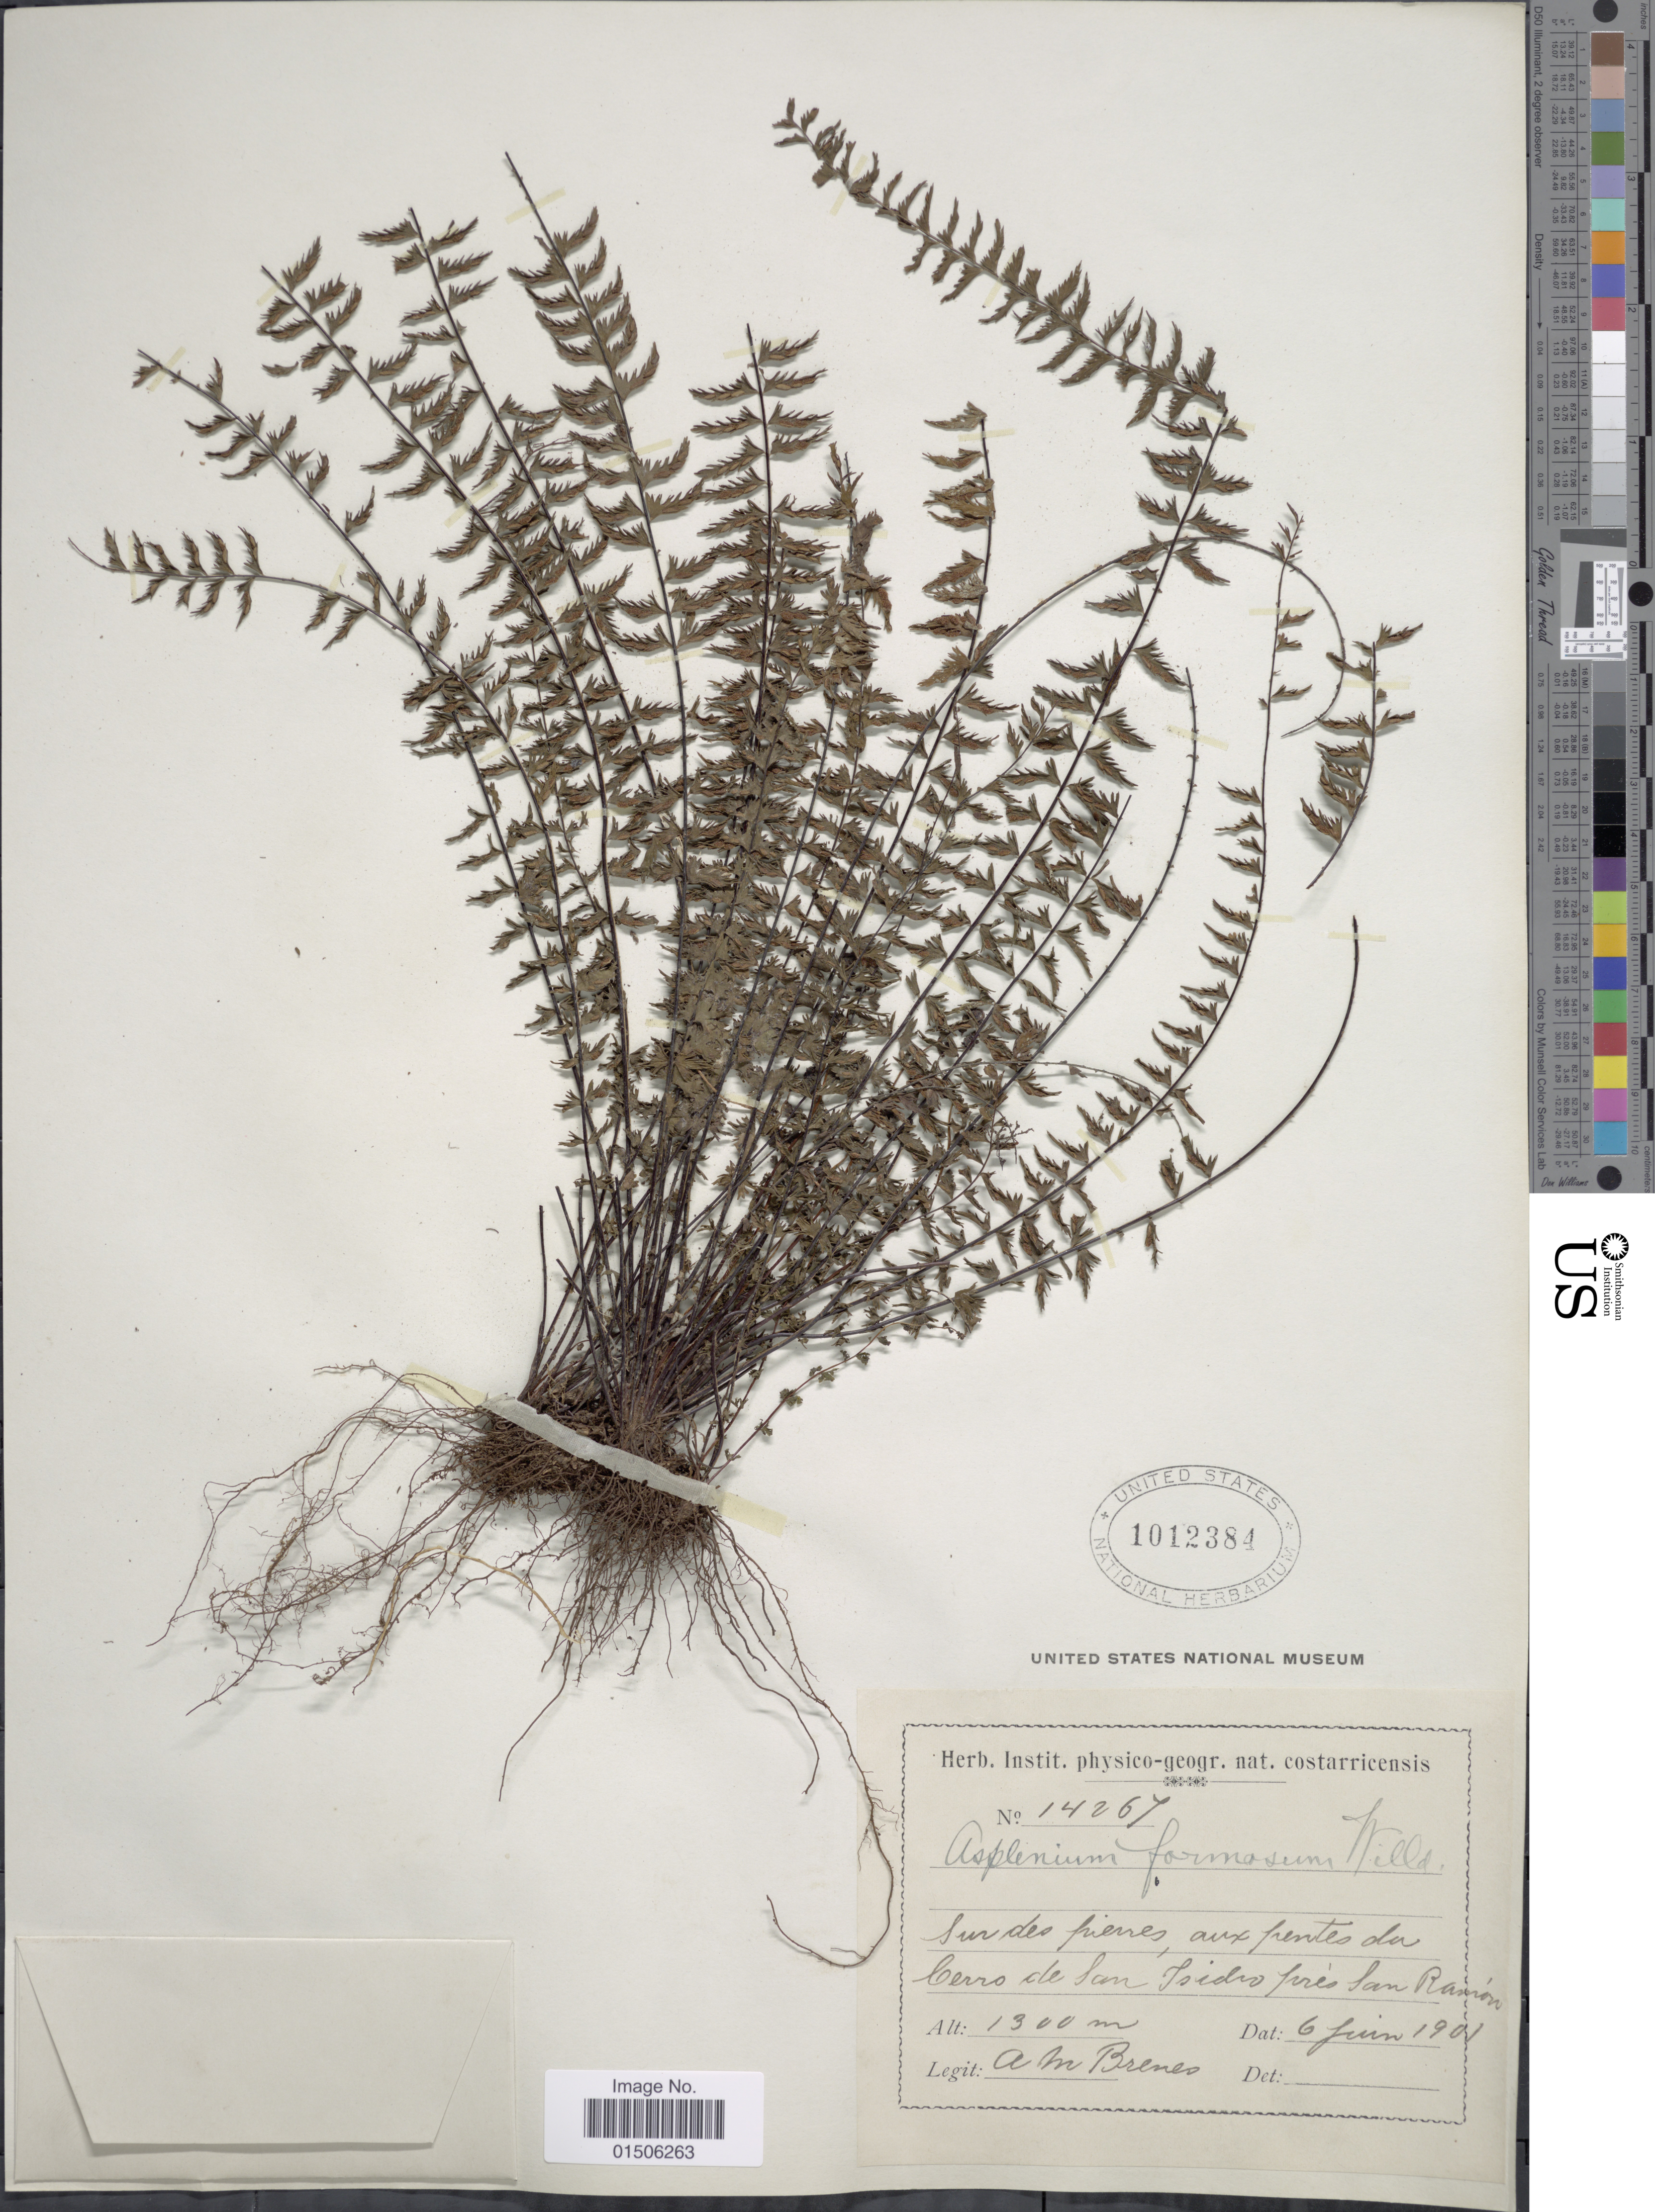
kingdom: Plantae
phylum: Tracheophyta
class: Polypodiopsida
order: Polypodiales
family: Aspleniaceae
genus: Asplenium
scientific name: Asplenium formosum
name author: Willd.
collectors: A. Brenes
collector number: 14267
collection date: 1901-06-06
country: Costa Rica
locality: Cerro de San Isidro près San Ramón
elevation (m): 1300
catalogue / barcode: US 1012384